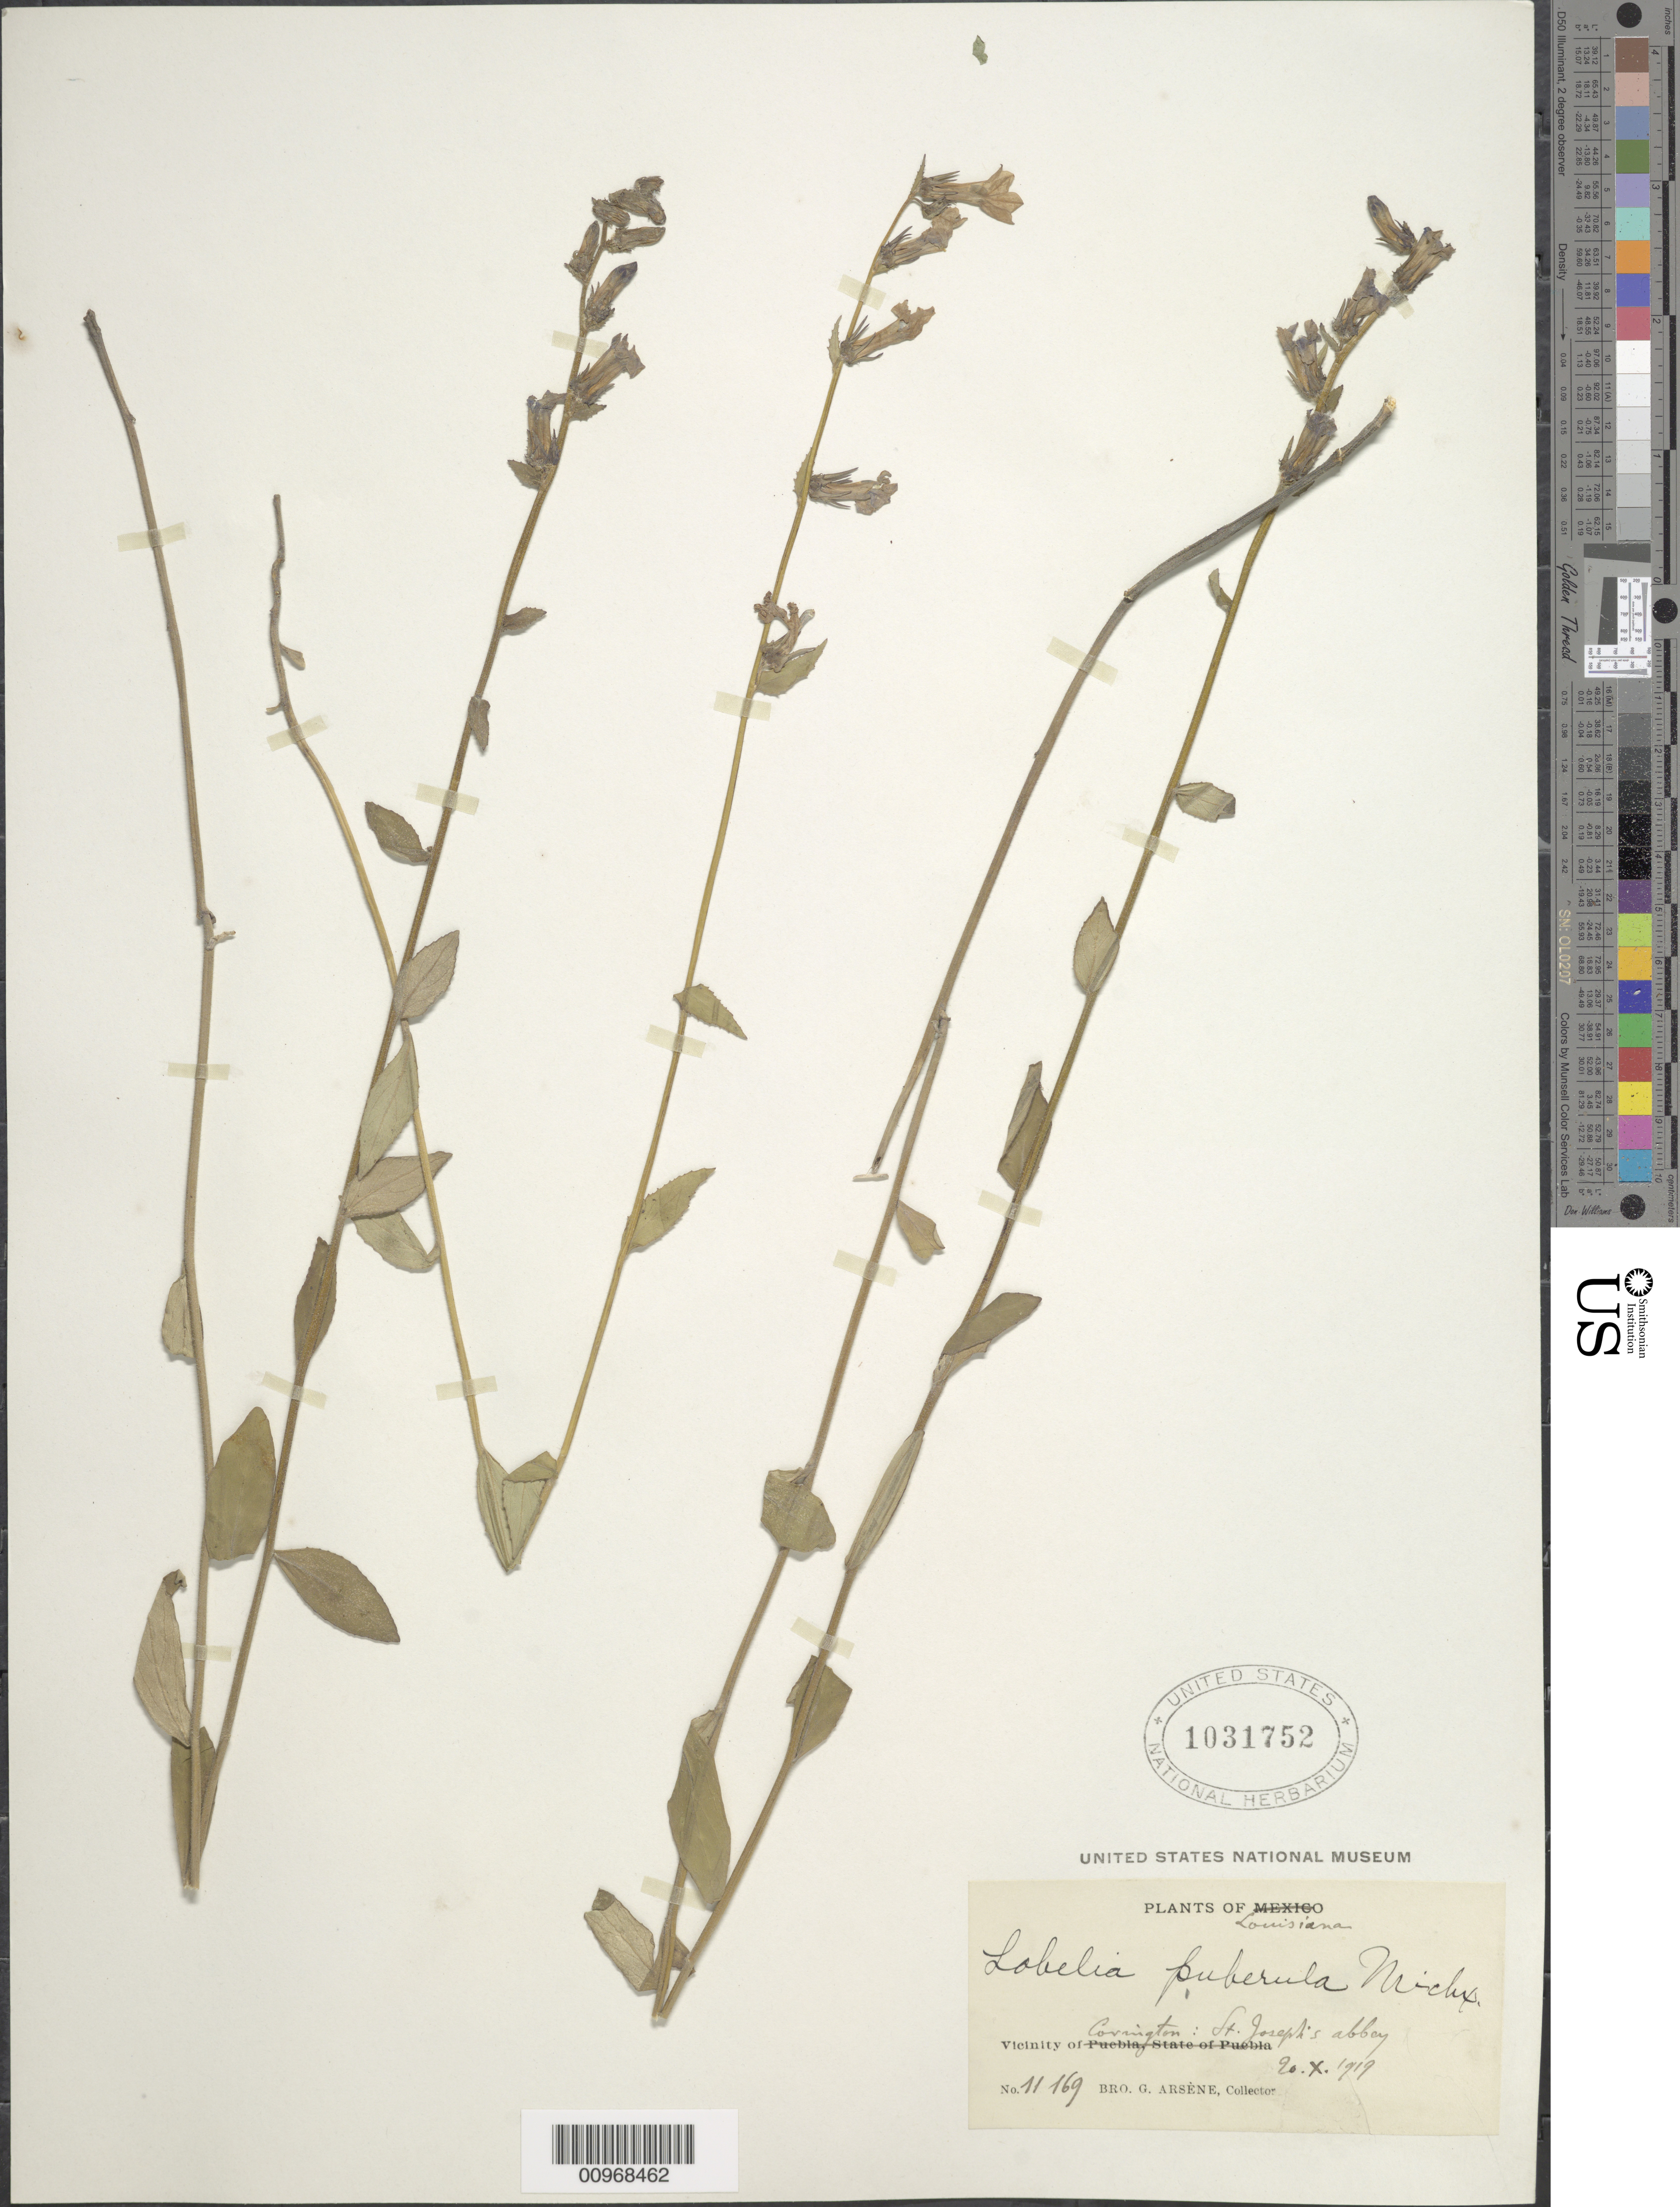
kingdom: Plantae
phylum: Tracheophyta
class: Magnoliopsida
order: Asterales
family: Campanulaceae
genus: Lobelia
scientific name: Lobelia puberula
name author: Michx.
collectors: Bro. G. Arsène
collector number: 11169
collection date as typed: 20 Oct 1919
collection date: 1919-10-20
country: United States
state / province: Louisiana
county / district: Saint Tammany Parish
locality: Vicinity of Covington; St. Joseph's Abbey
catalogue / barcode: US 1031752